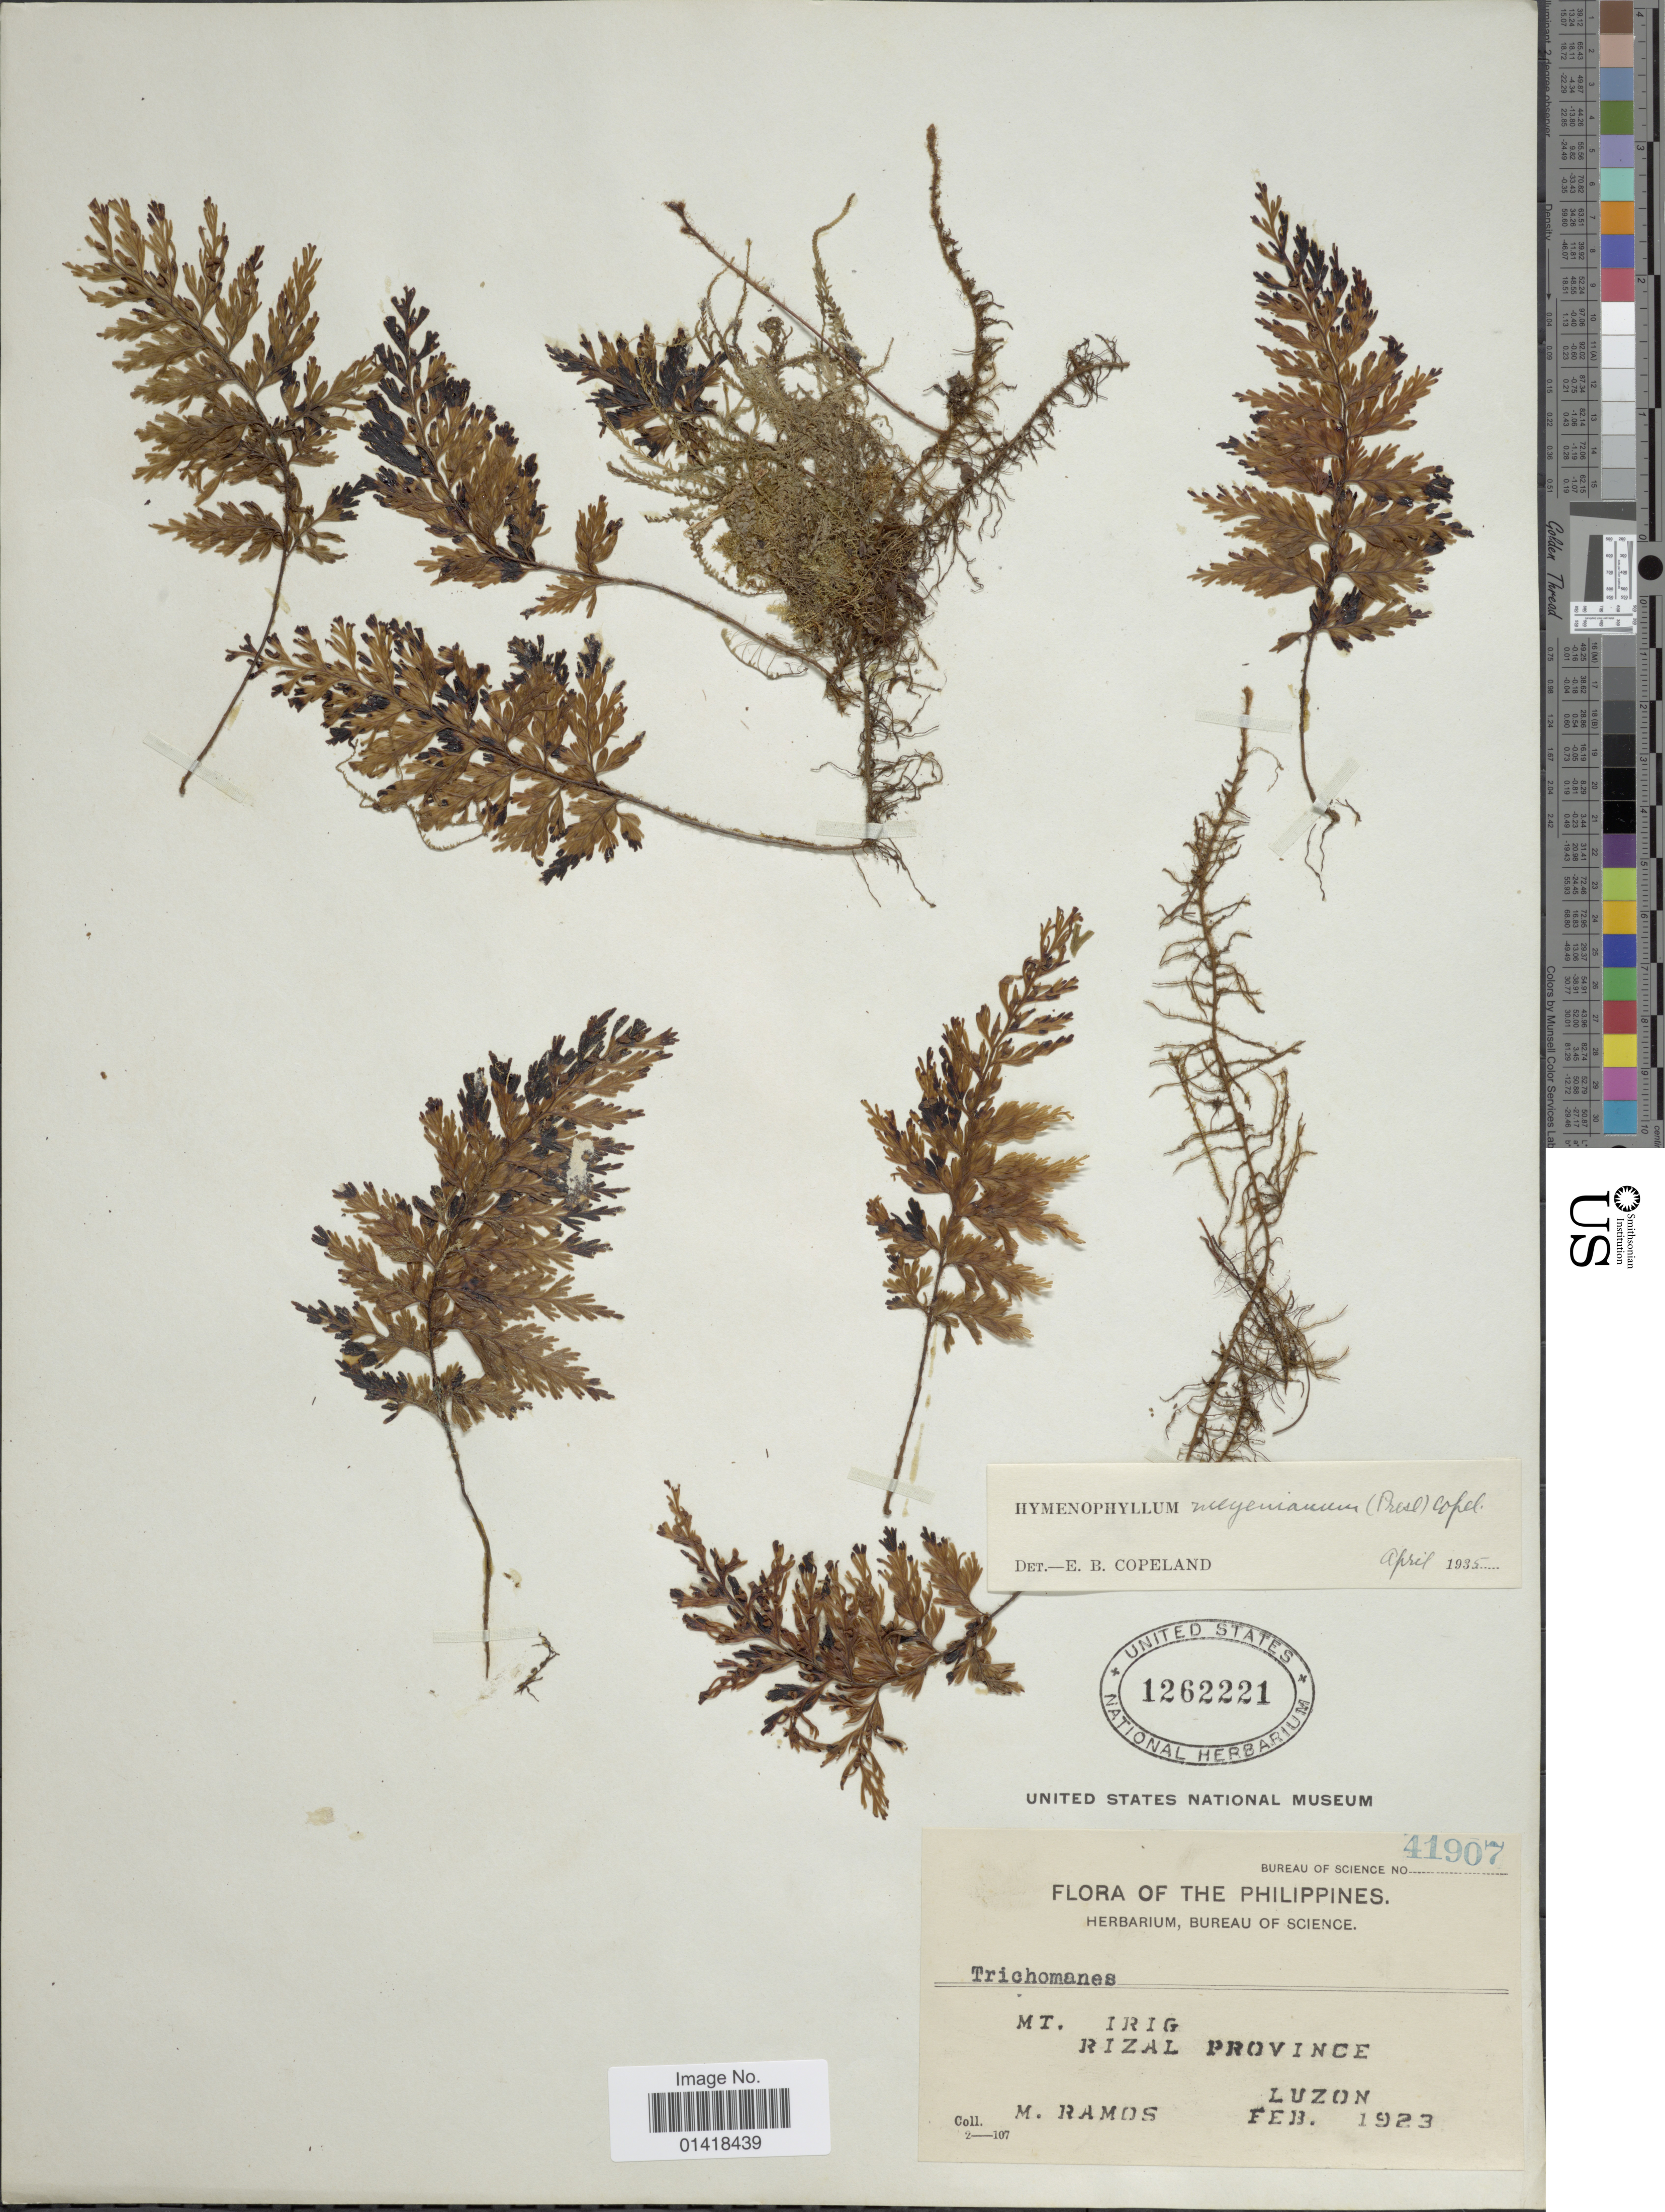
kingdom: Plantae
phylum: Tracheophyta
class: Polypodiopsida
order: Hymenophyllales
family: Hymenophyllaceae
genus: Hymenophyllum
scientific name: Hymenophyllum meyenianum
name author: (C. Presl) Copel.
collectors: M. Ramos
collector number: Bureau of Science 41907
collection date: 1923-02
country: Philippines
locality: The Philippines. Mt. Irig. Rizal Province. Luzon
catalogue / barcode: US 1262221